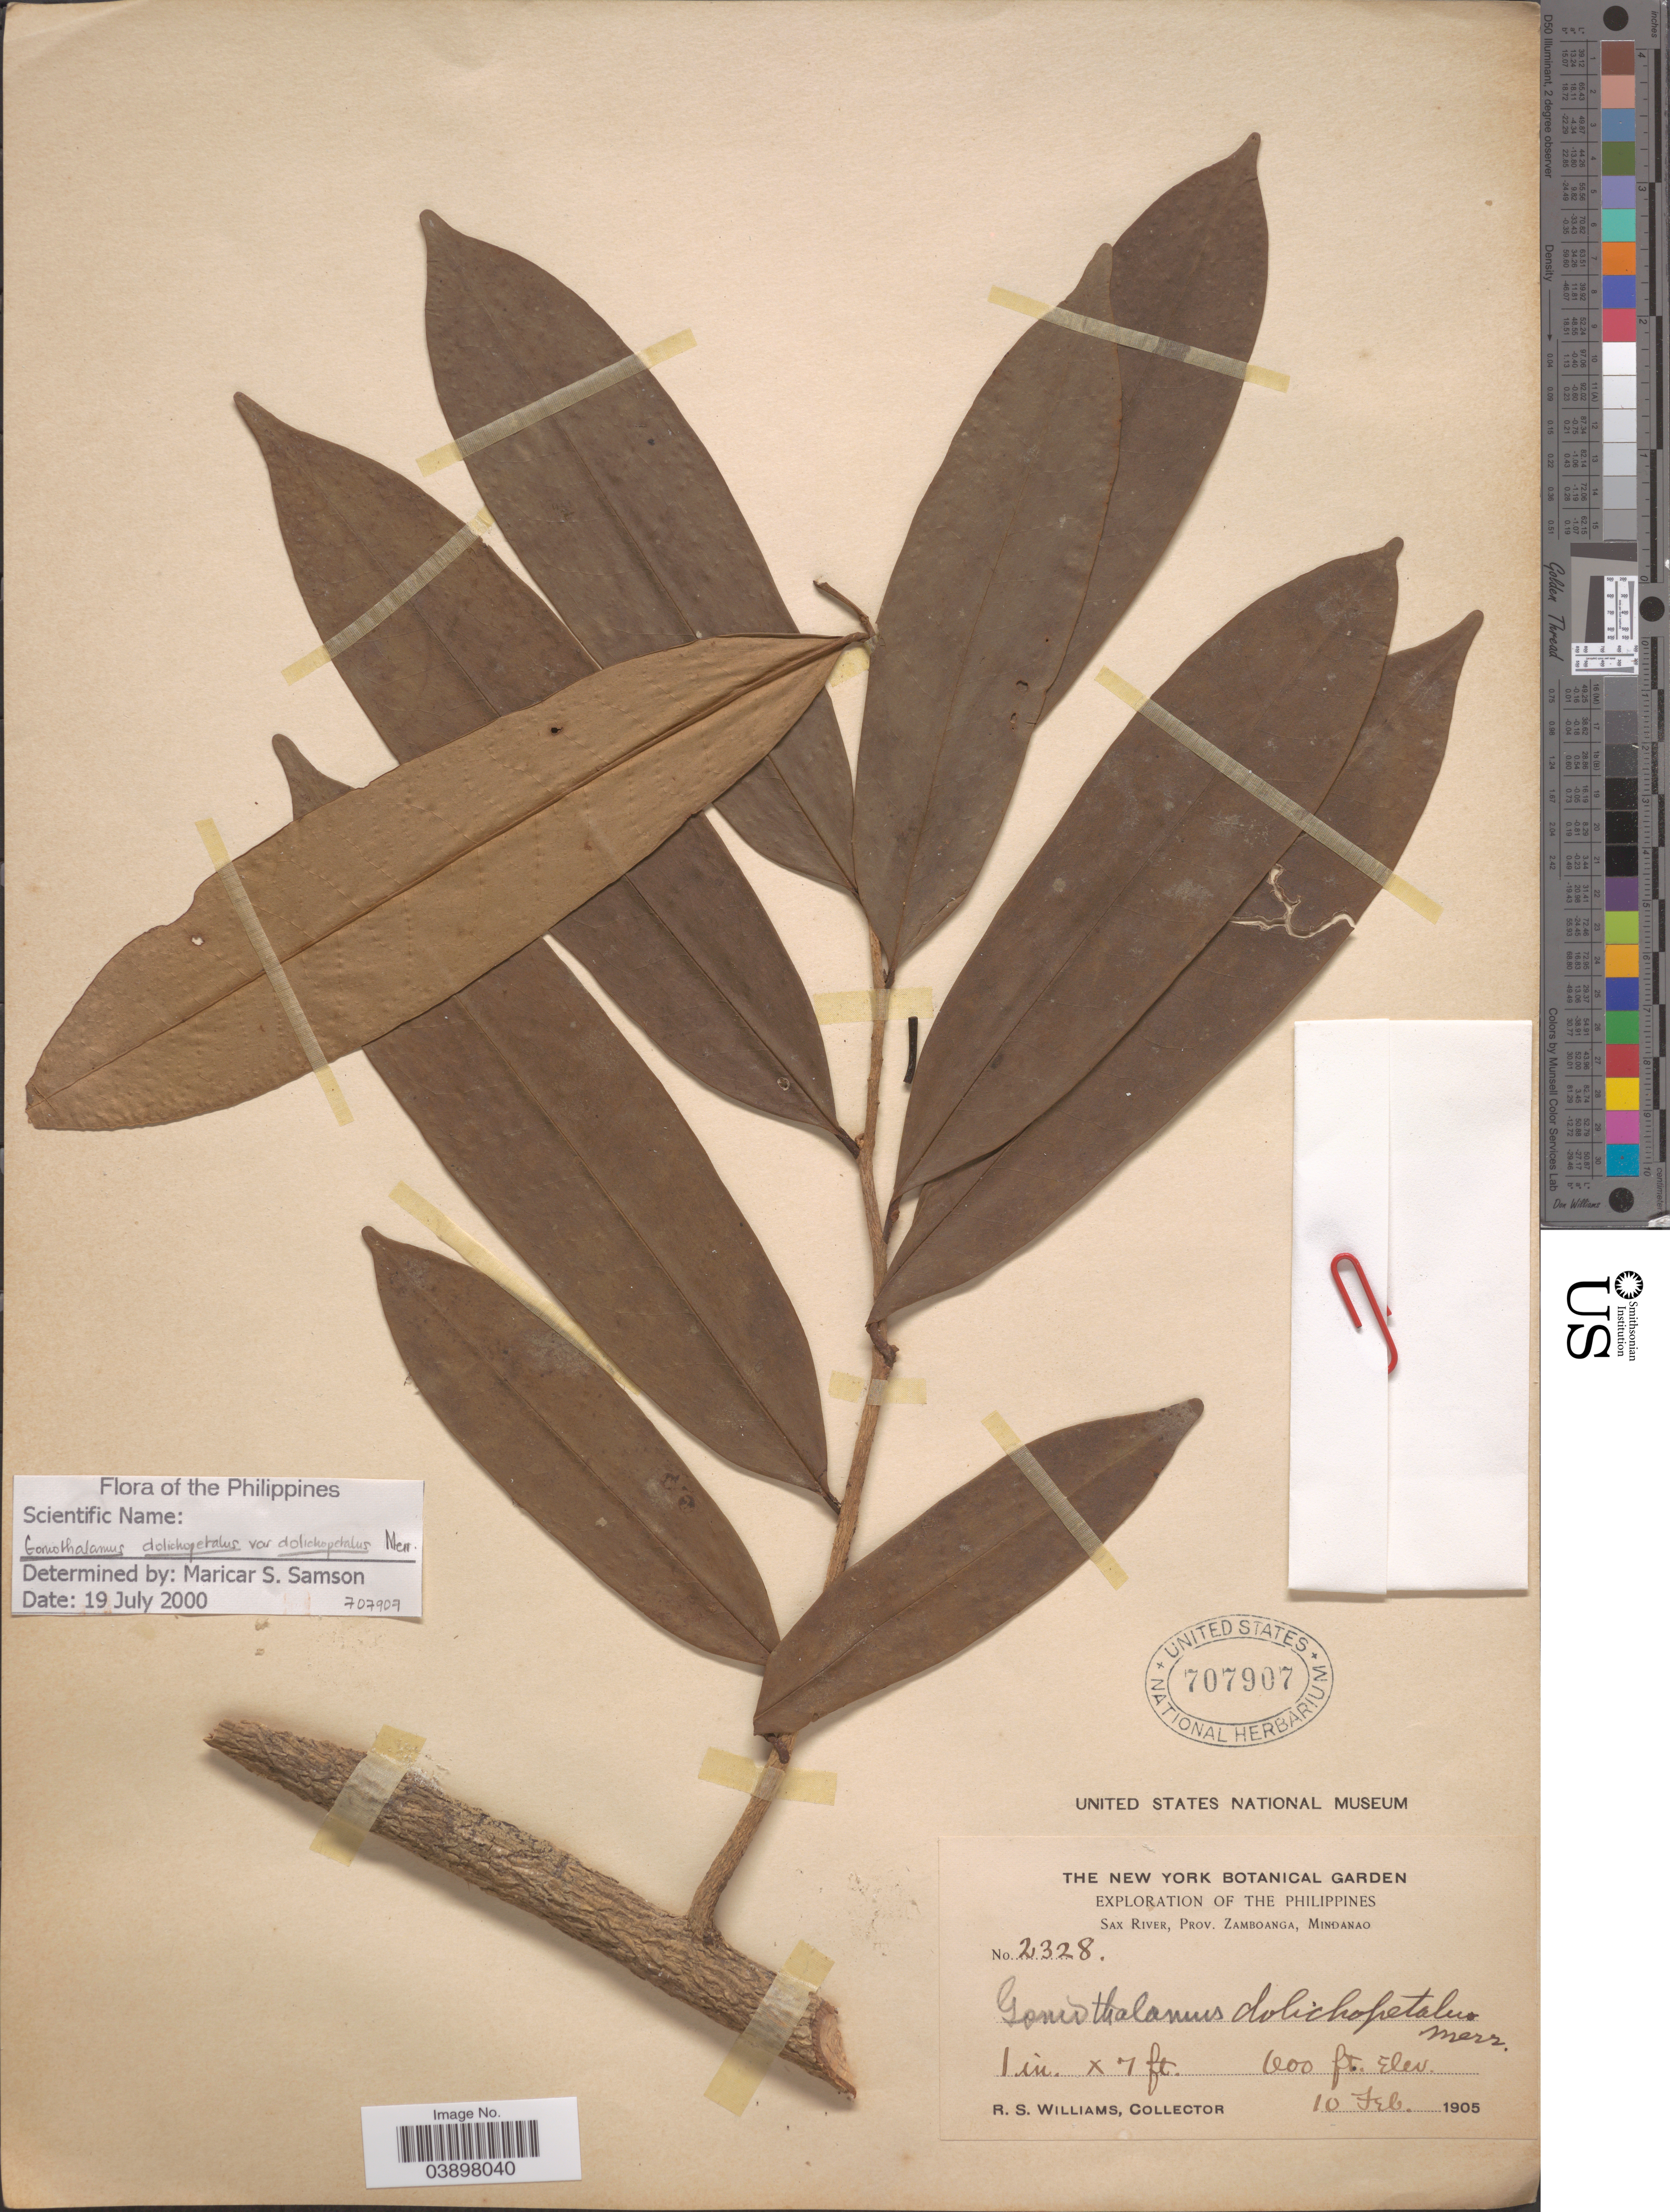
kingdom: Plantae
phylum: Tracheophyta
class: Magnoliopsida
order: Magnoliales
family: Annonaceae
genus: Goniothalamus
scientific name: Goniothalamus dolichopetalus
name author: Merr.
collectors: R. S. Williams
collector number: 2328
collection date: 1905-02-10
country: Philippines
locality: Sax River, Prov. Zamboanga, Mindanao.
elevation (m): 183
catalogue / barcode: US 707907